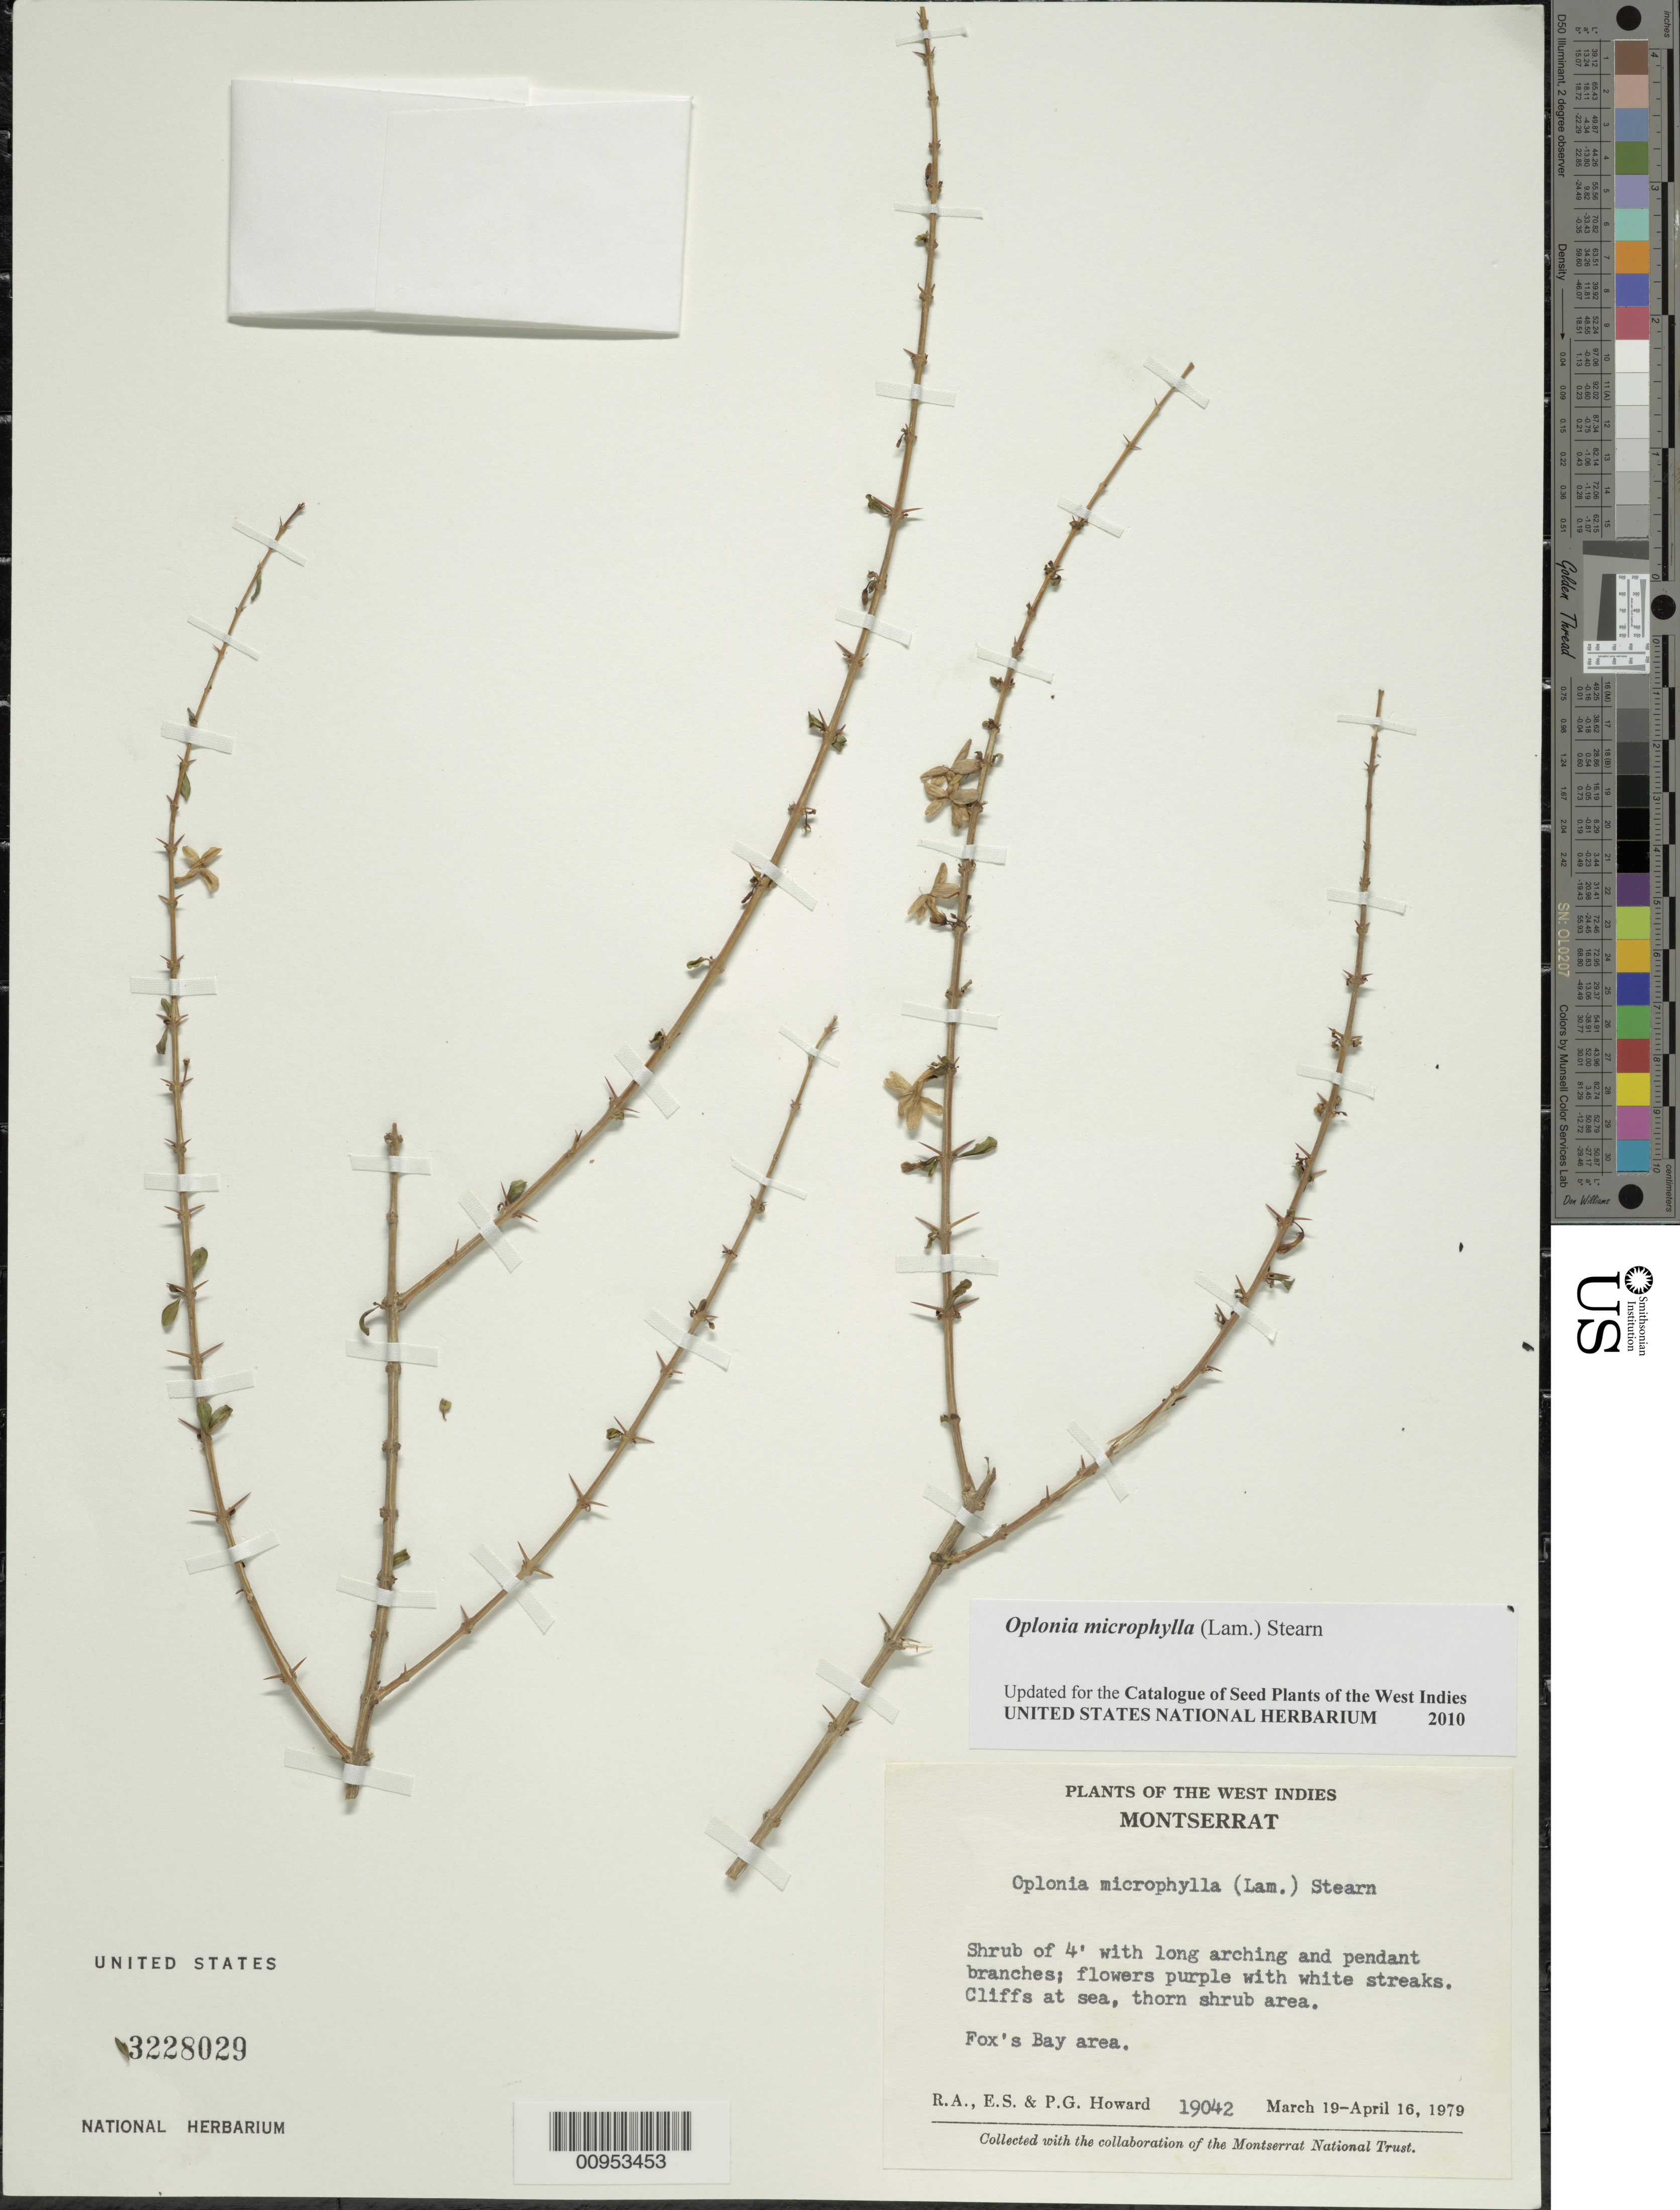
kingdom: Plantae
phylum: Tracheophyta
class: Magnoliopsida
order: Lamiales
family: Acanthaceae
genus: Oplonia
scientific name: Oplonia microphylla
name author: (Lam.) Stearn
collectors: R. A. Howard, E. S. Howard & P. Howard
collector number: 19042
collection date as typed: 19 Mar 1979 to 16 Apr 1979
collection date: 1979-03-19/1979-04-16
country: Montserrat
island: Montserrat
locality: Fox's Bay area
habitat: Cliffs at sea, thorn scrub area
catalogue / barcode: US 3228029